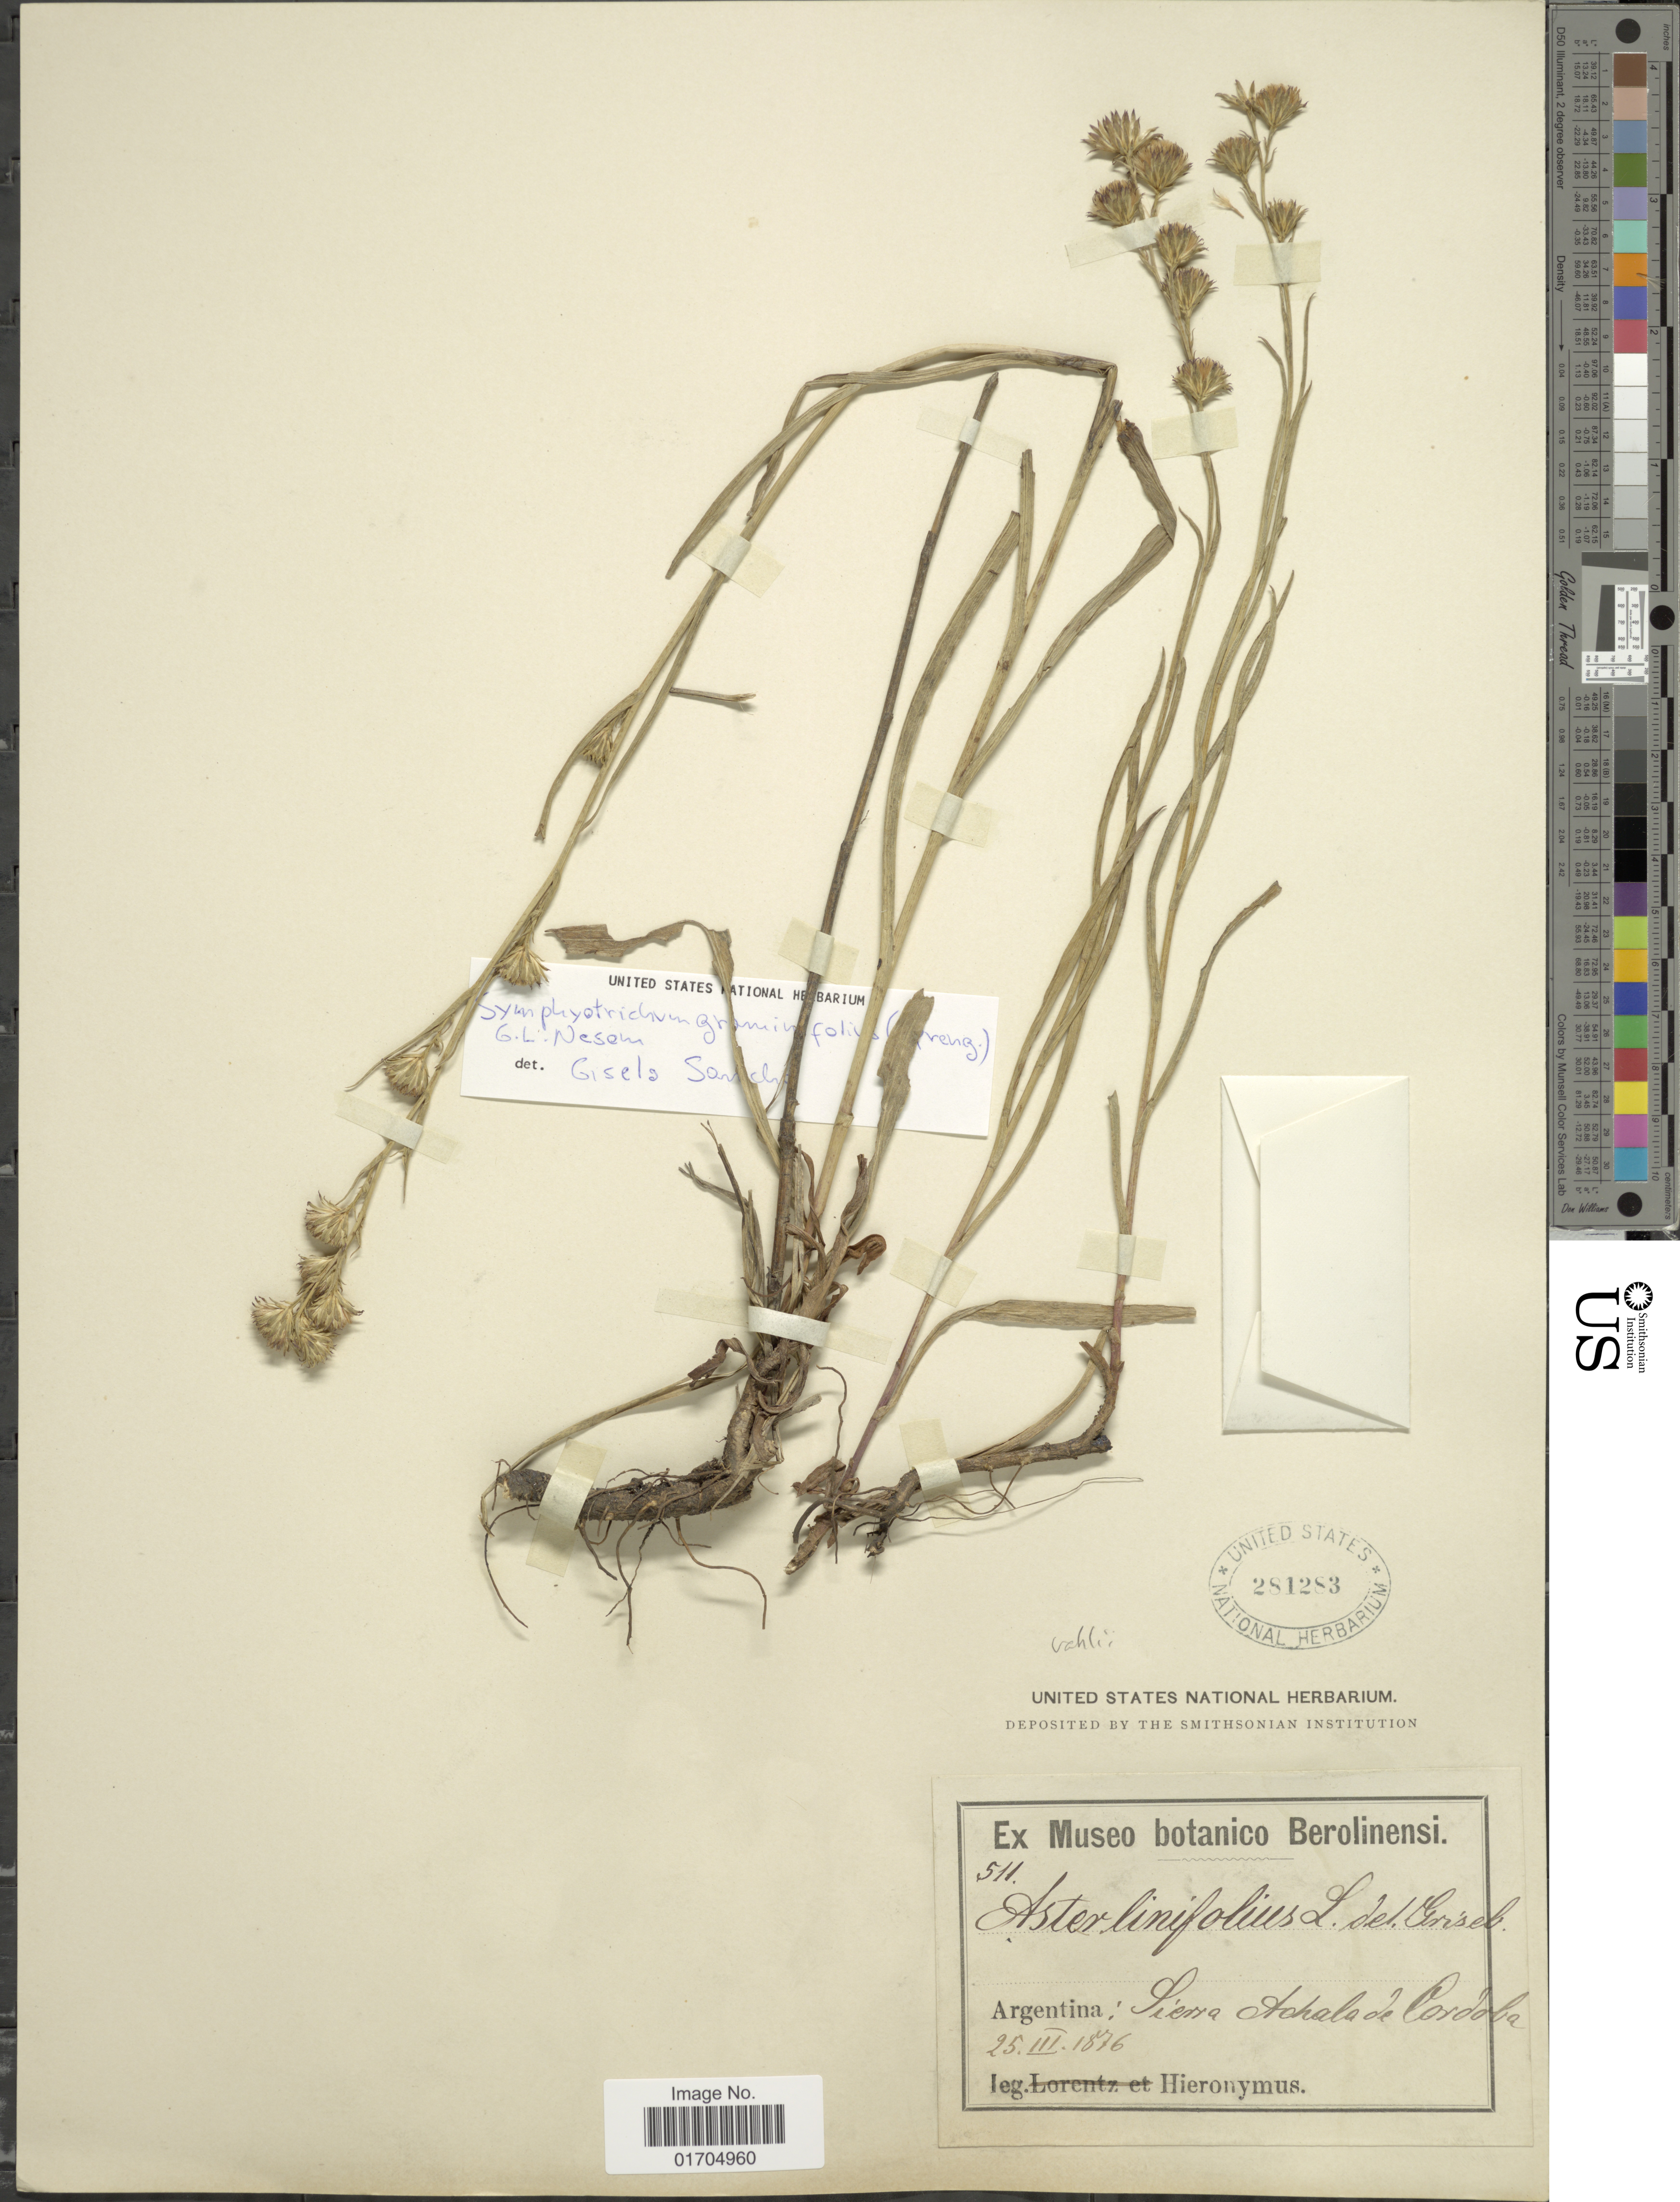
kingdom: Plantae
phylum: Tracheophyta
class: Magnoliopsida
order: Asterales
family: Asteraceae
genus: Symphyotrichum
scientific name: Symphyotrichum graminifolium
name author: (Spreng.) G.L. Nesom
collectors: -. Hieronymus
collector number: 511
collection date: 1876-03-25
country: Argentina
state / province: Cordoba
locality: Sierra Achala de Cordoba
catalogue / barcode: US 281283